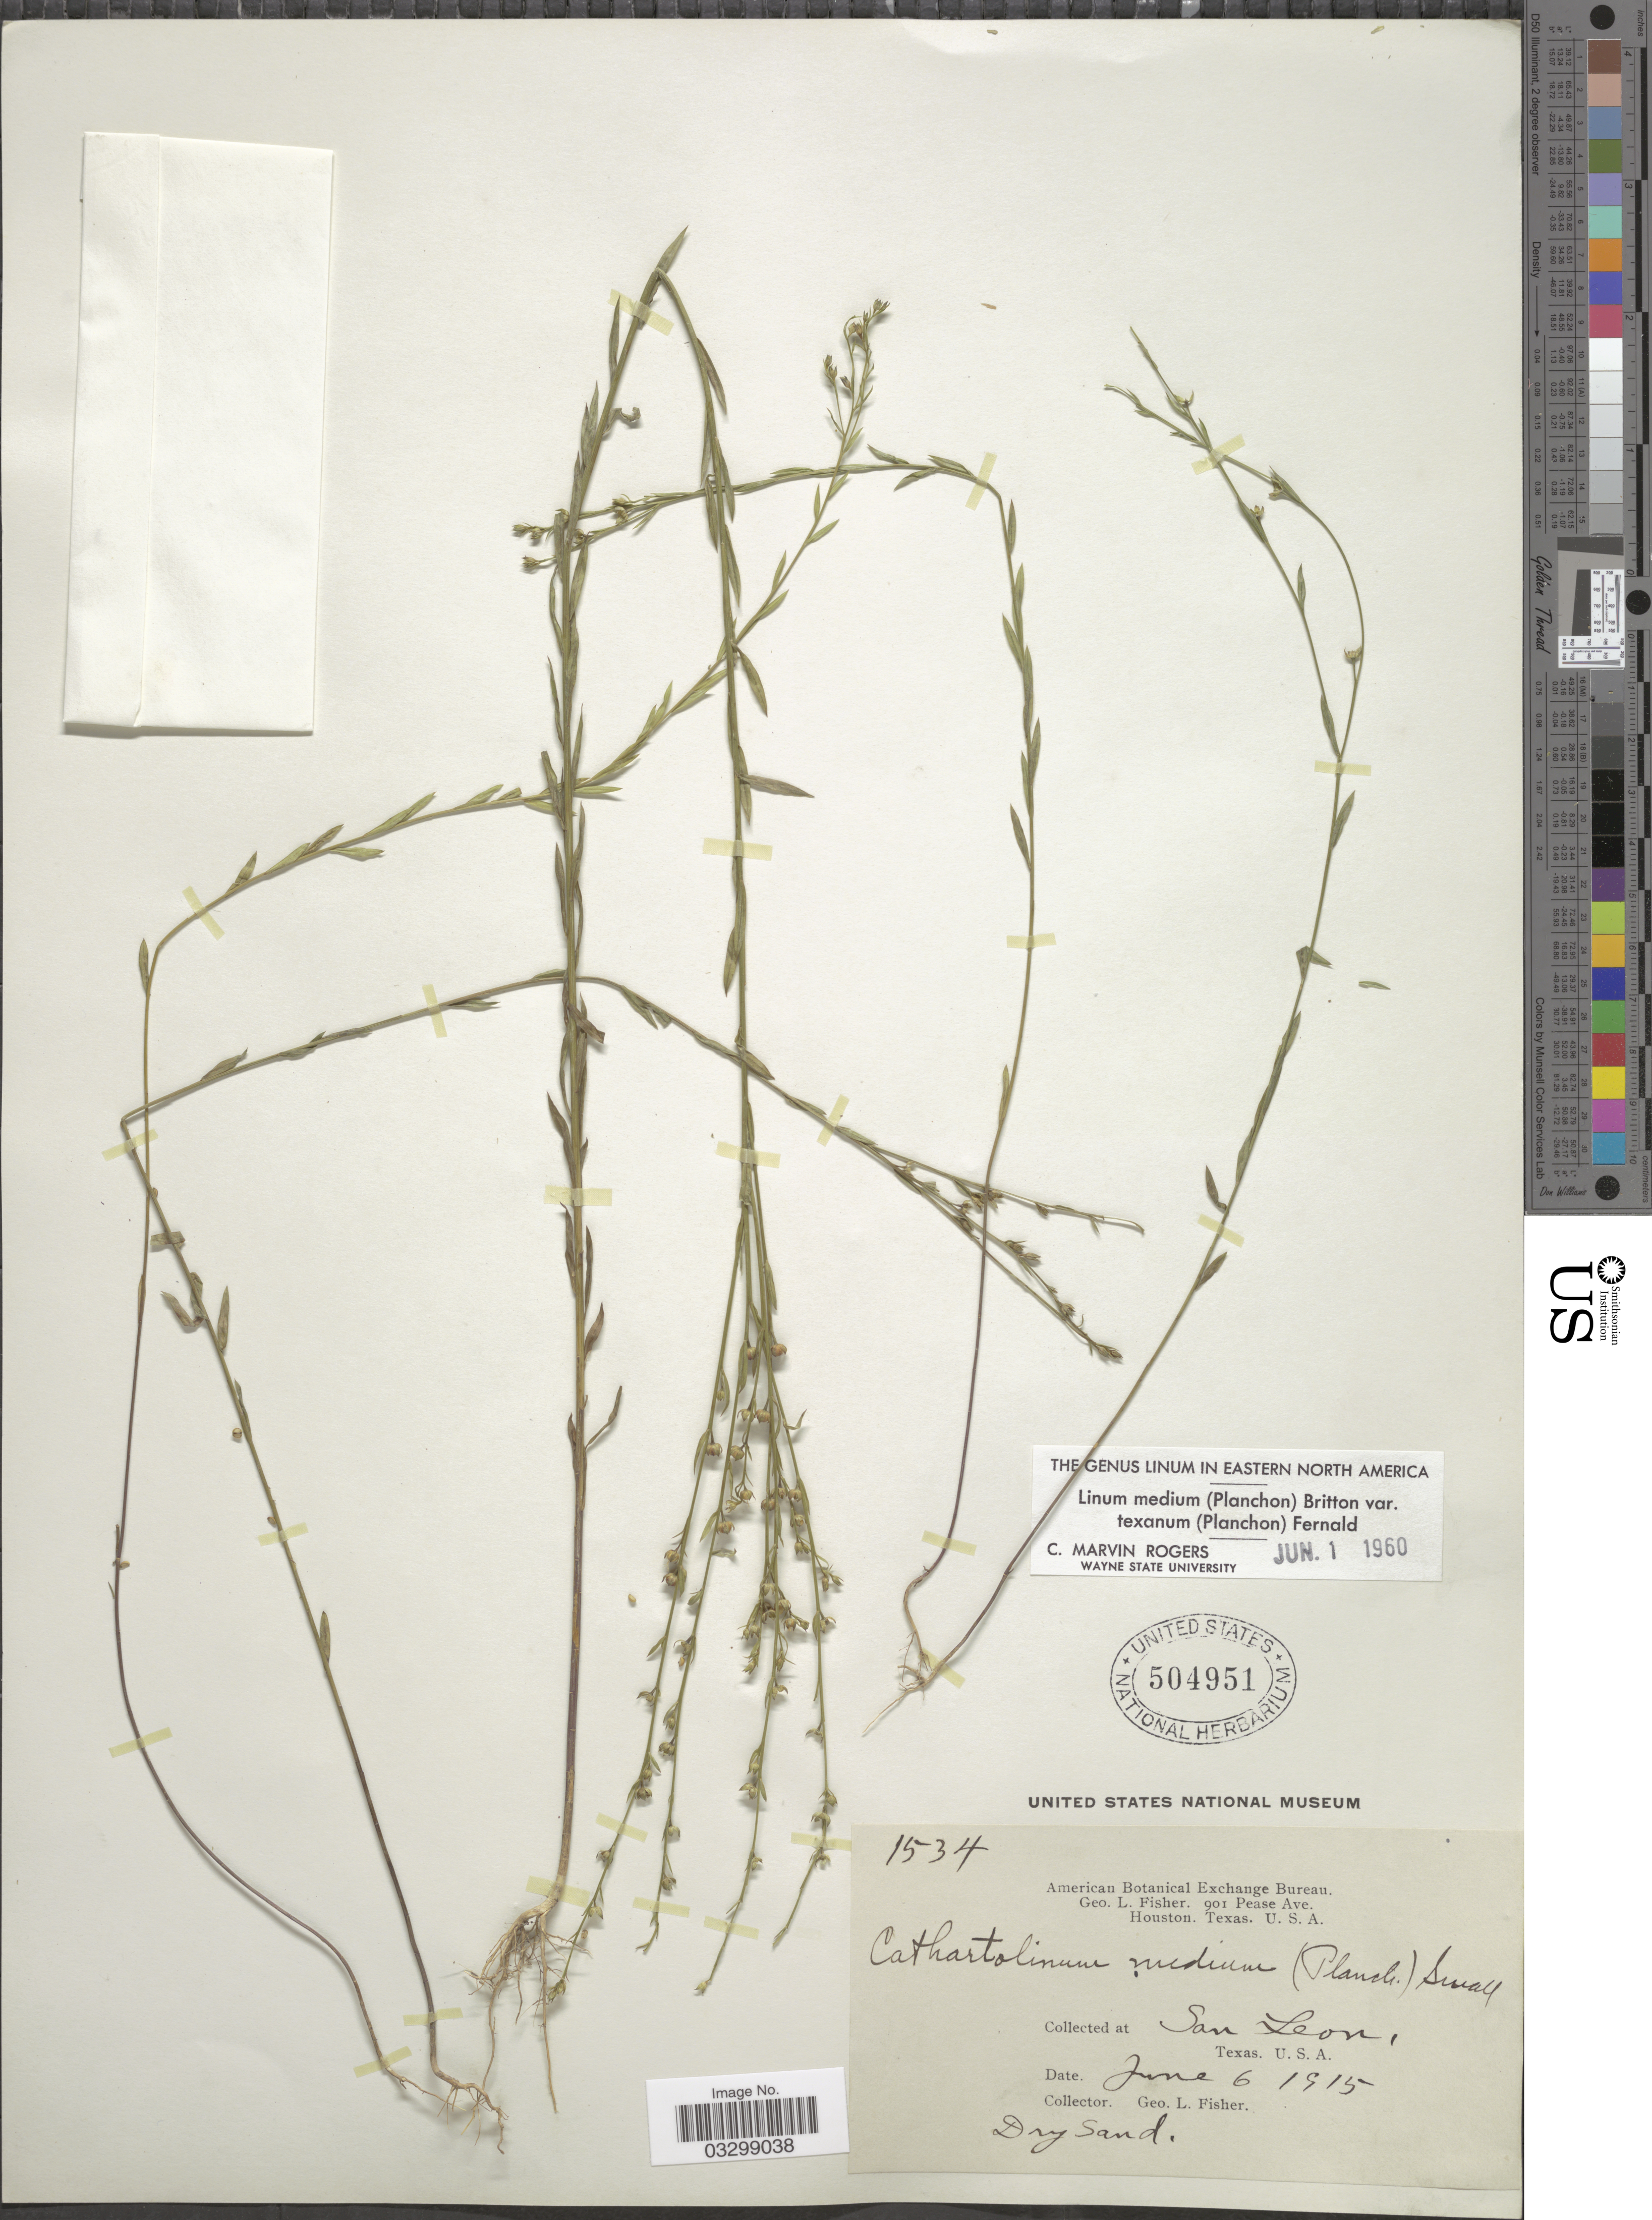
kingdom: Plantae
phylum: Tracheophyta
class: Magnoliopsida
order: Malpighiales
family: Linaceae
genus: Linum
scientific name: Linum medium var. texanum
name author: (Planch.) Fernald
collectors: G. L. Fisher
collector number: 1534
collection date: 1915-06-06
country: United States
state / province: Texas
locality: San Leon.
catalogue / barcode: US 504951